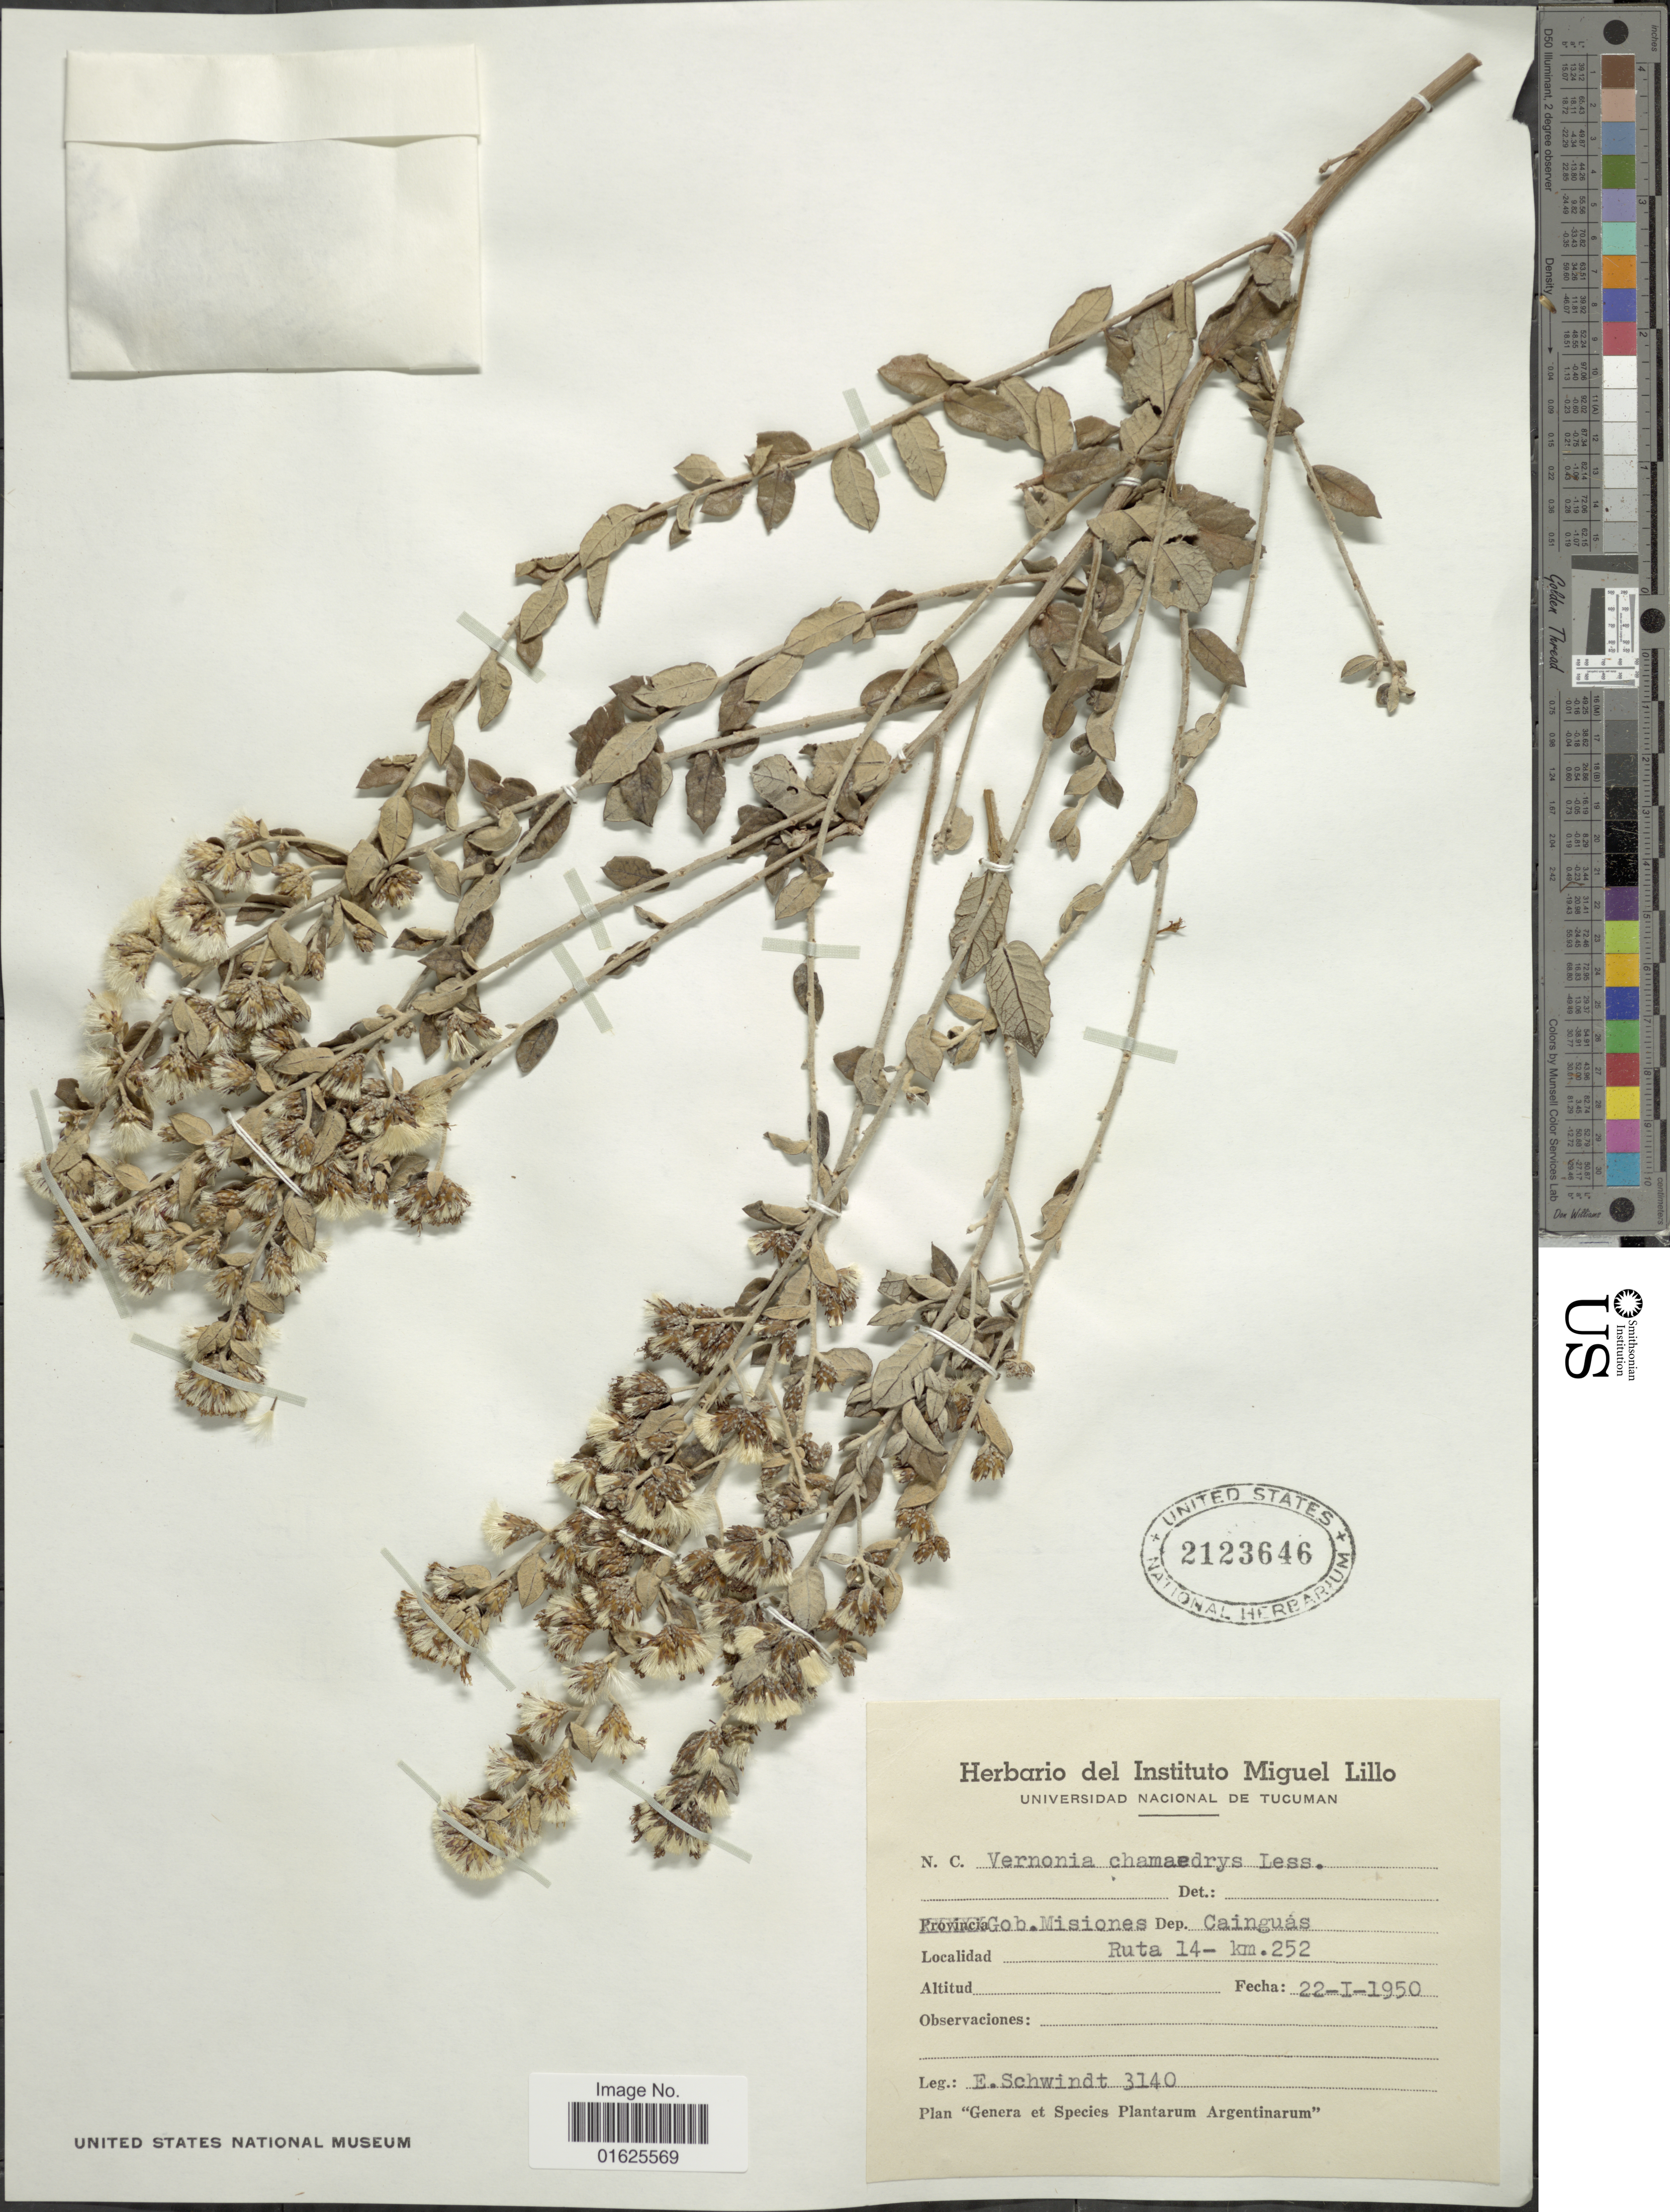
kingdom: Plantae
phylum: Tracheophyta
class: Magnoliopsida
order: Asterales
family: Asteraceae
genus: Vernonanthura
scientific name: Vernonanthura chamaedrys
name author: (Less.) H. Rob.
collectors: E. Schwindt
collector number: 3140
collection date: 1950-01-22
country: Argentina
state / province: Misiones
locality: Gob. Misiones, Dep Cainguas, Ruta 14- km.252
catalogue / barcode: US 2123646